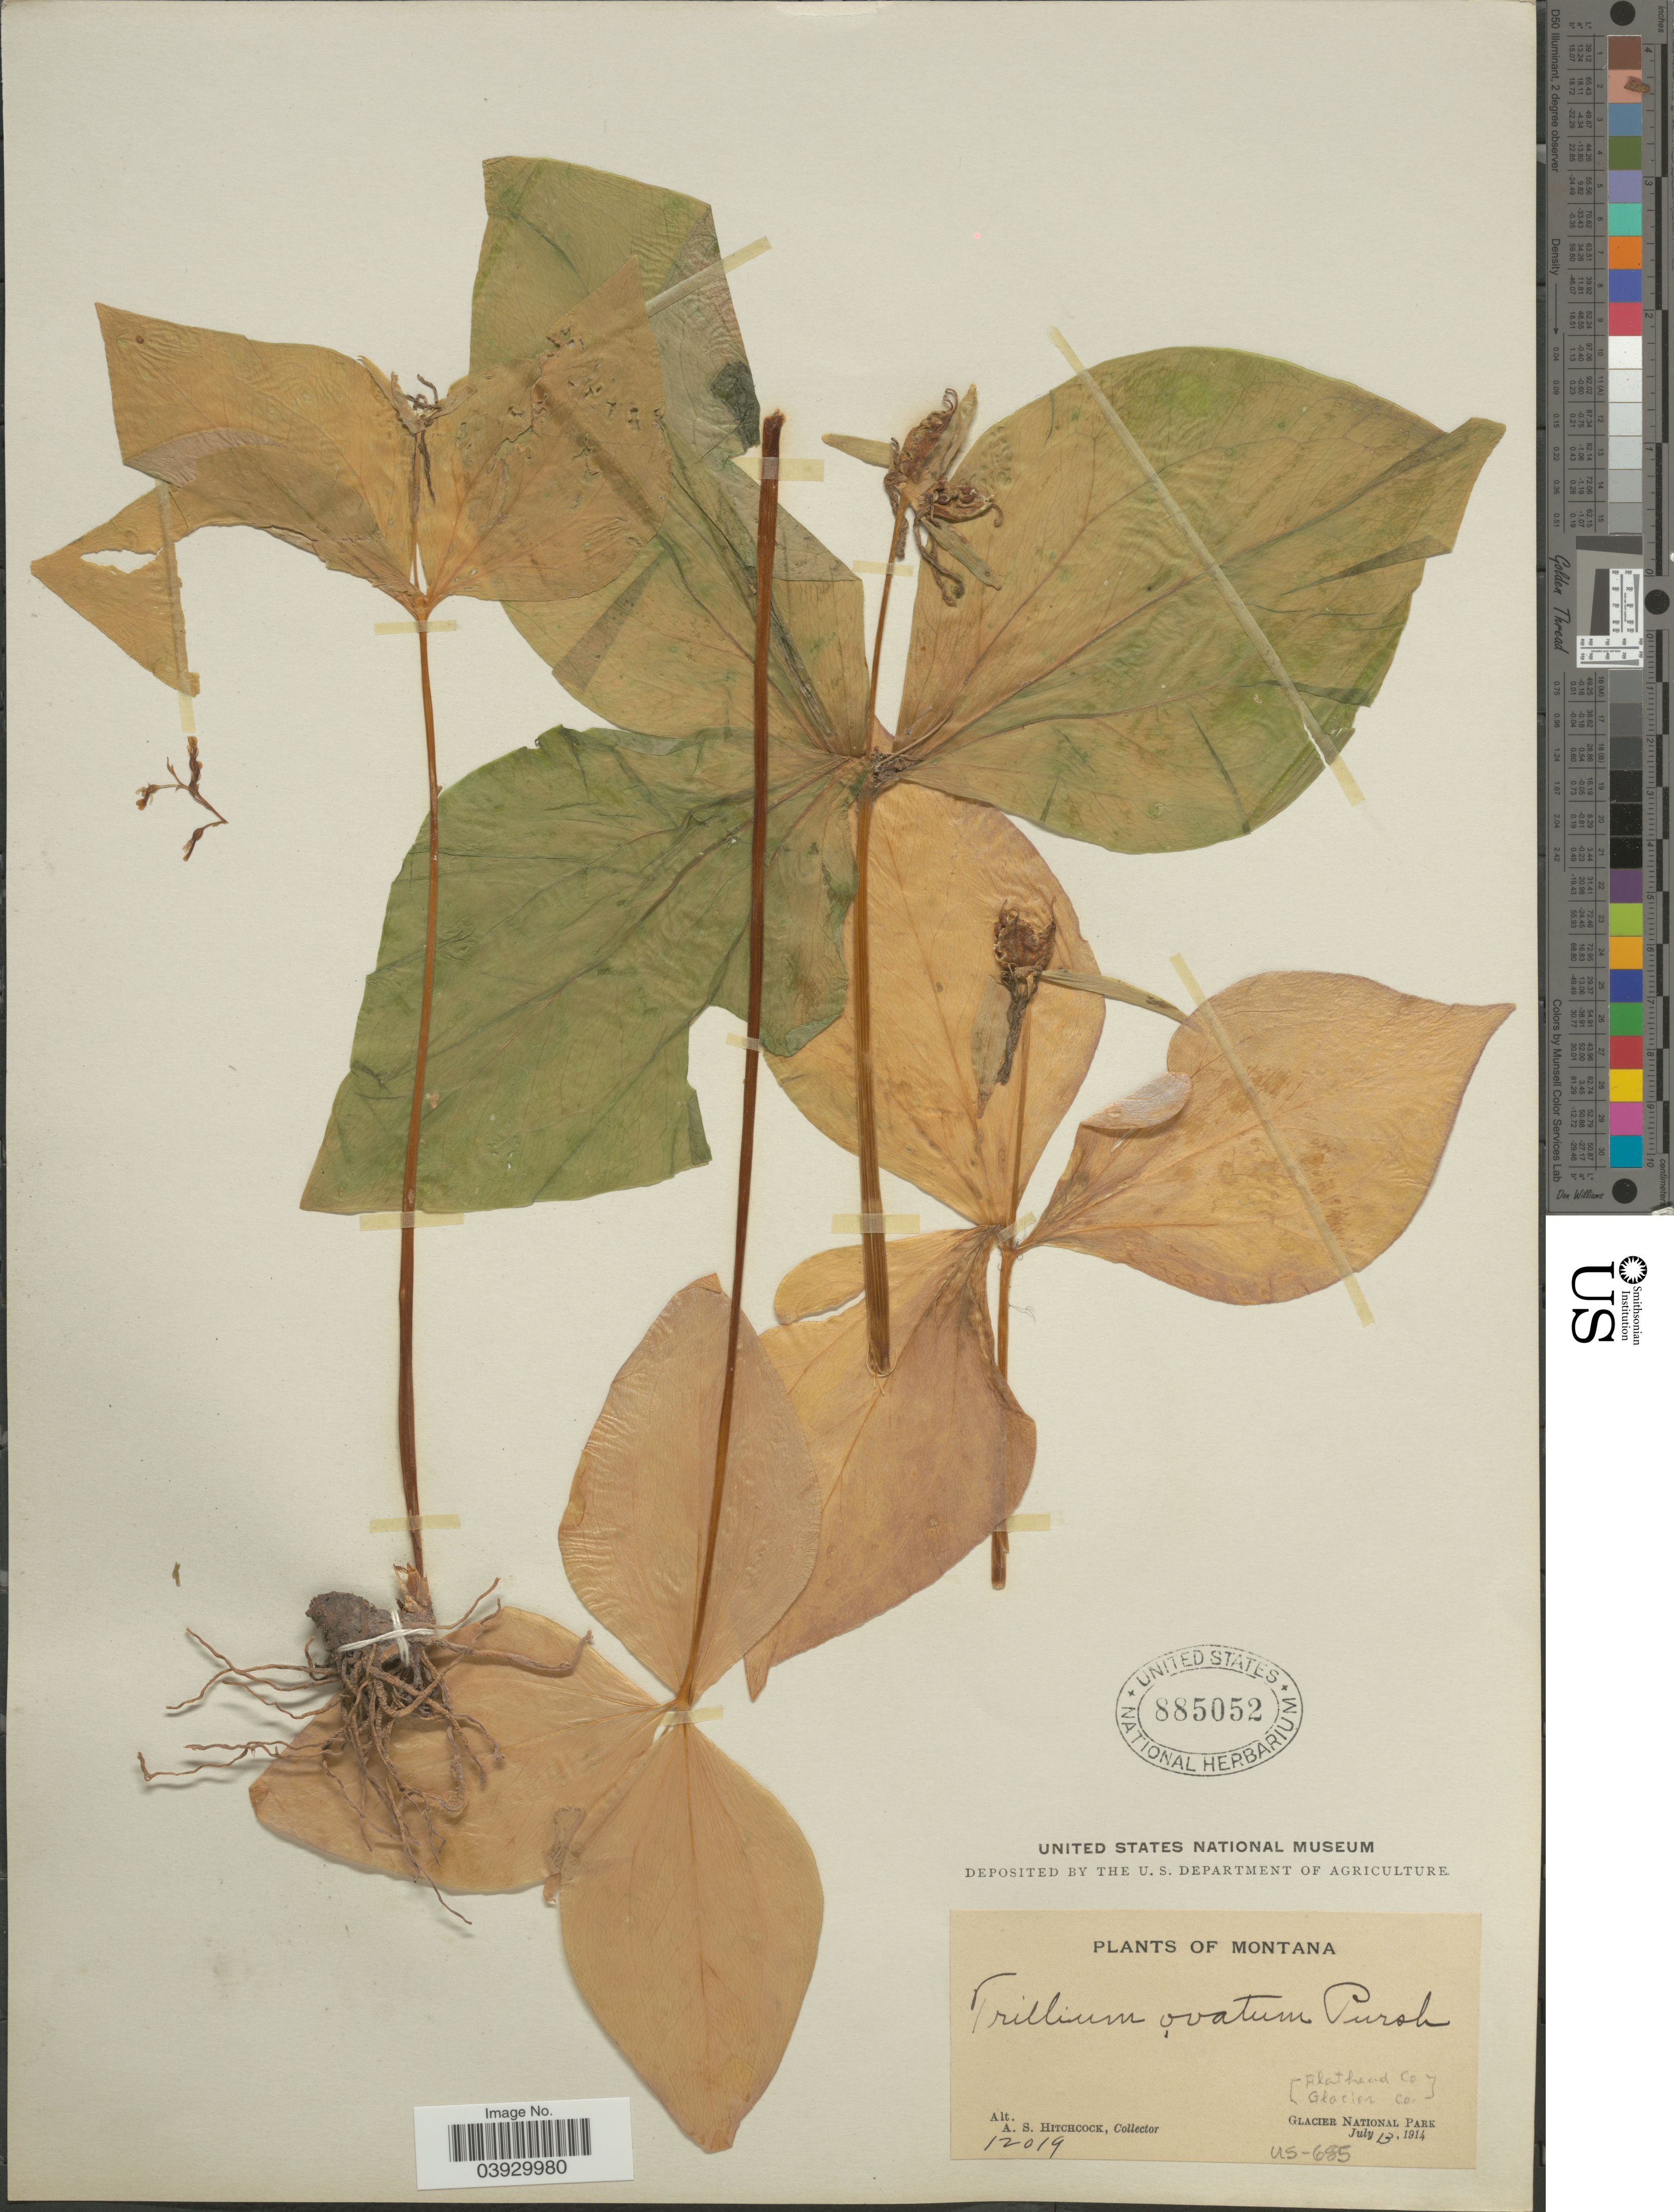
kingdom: Plantae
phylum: Tracheophyta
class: Liliopsida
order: Liliales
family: Melanthiaceae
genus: Trillium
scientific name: Trillium ovatum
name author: Pursh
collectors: A. S. Hitchcock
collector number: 12019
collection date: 1914-07-13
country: United States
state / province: Montana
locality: Flathead Co, Glacier Co. Glacier National Park.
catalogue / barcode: US 885052